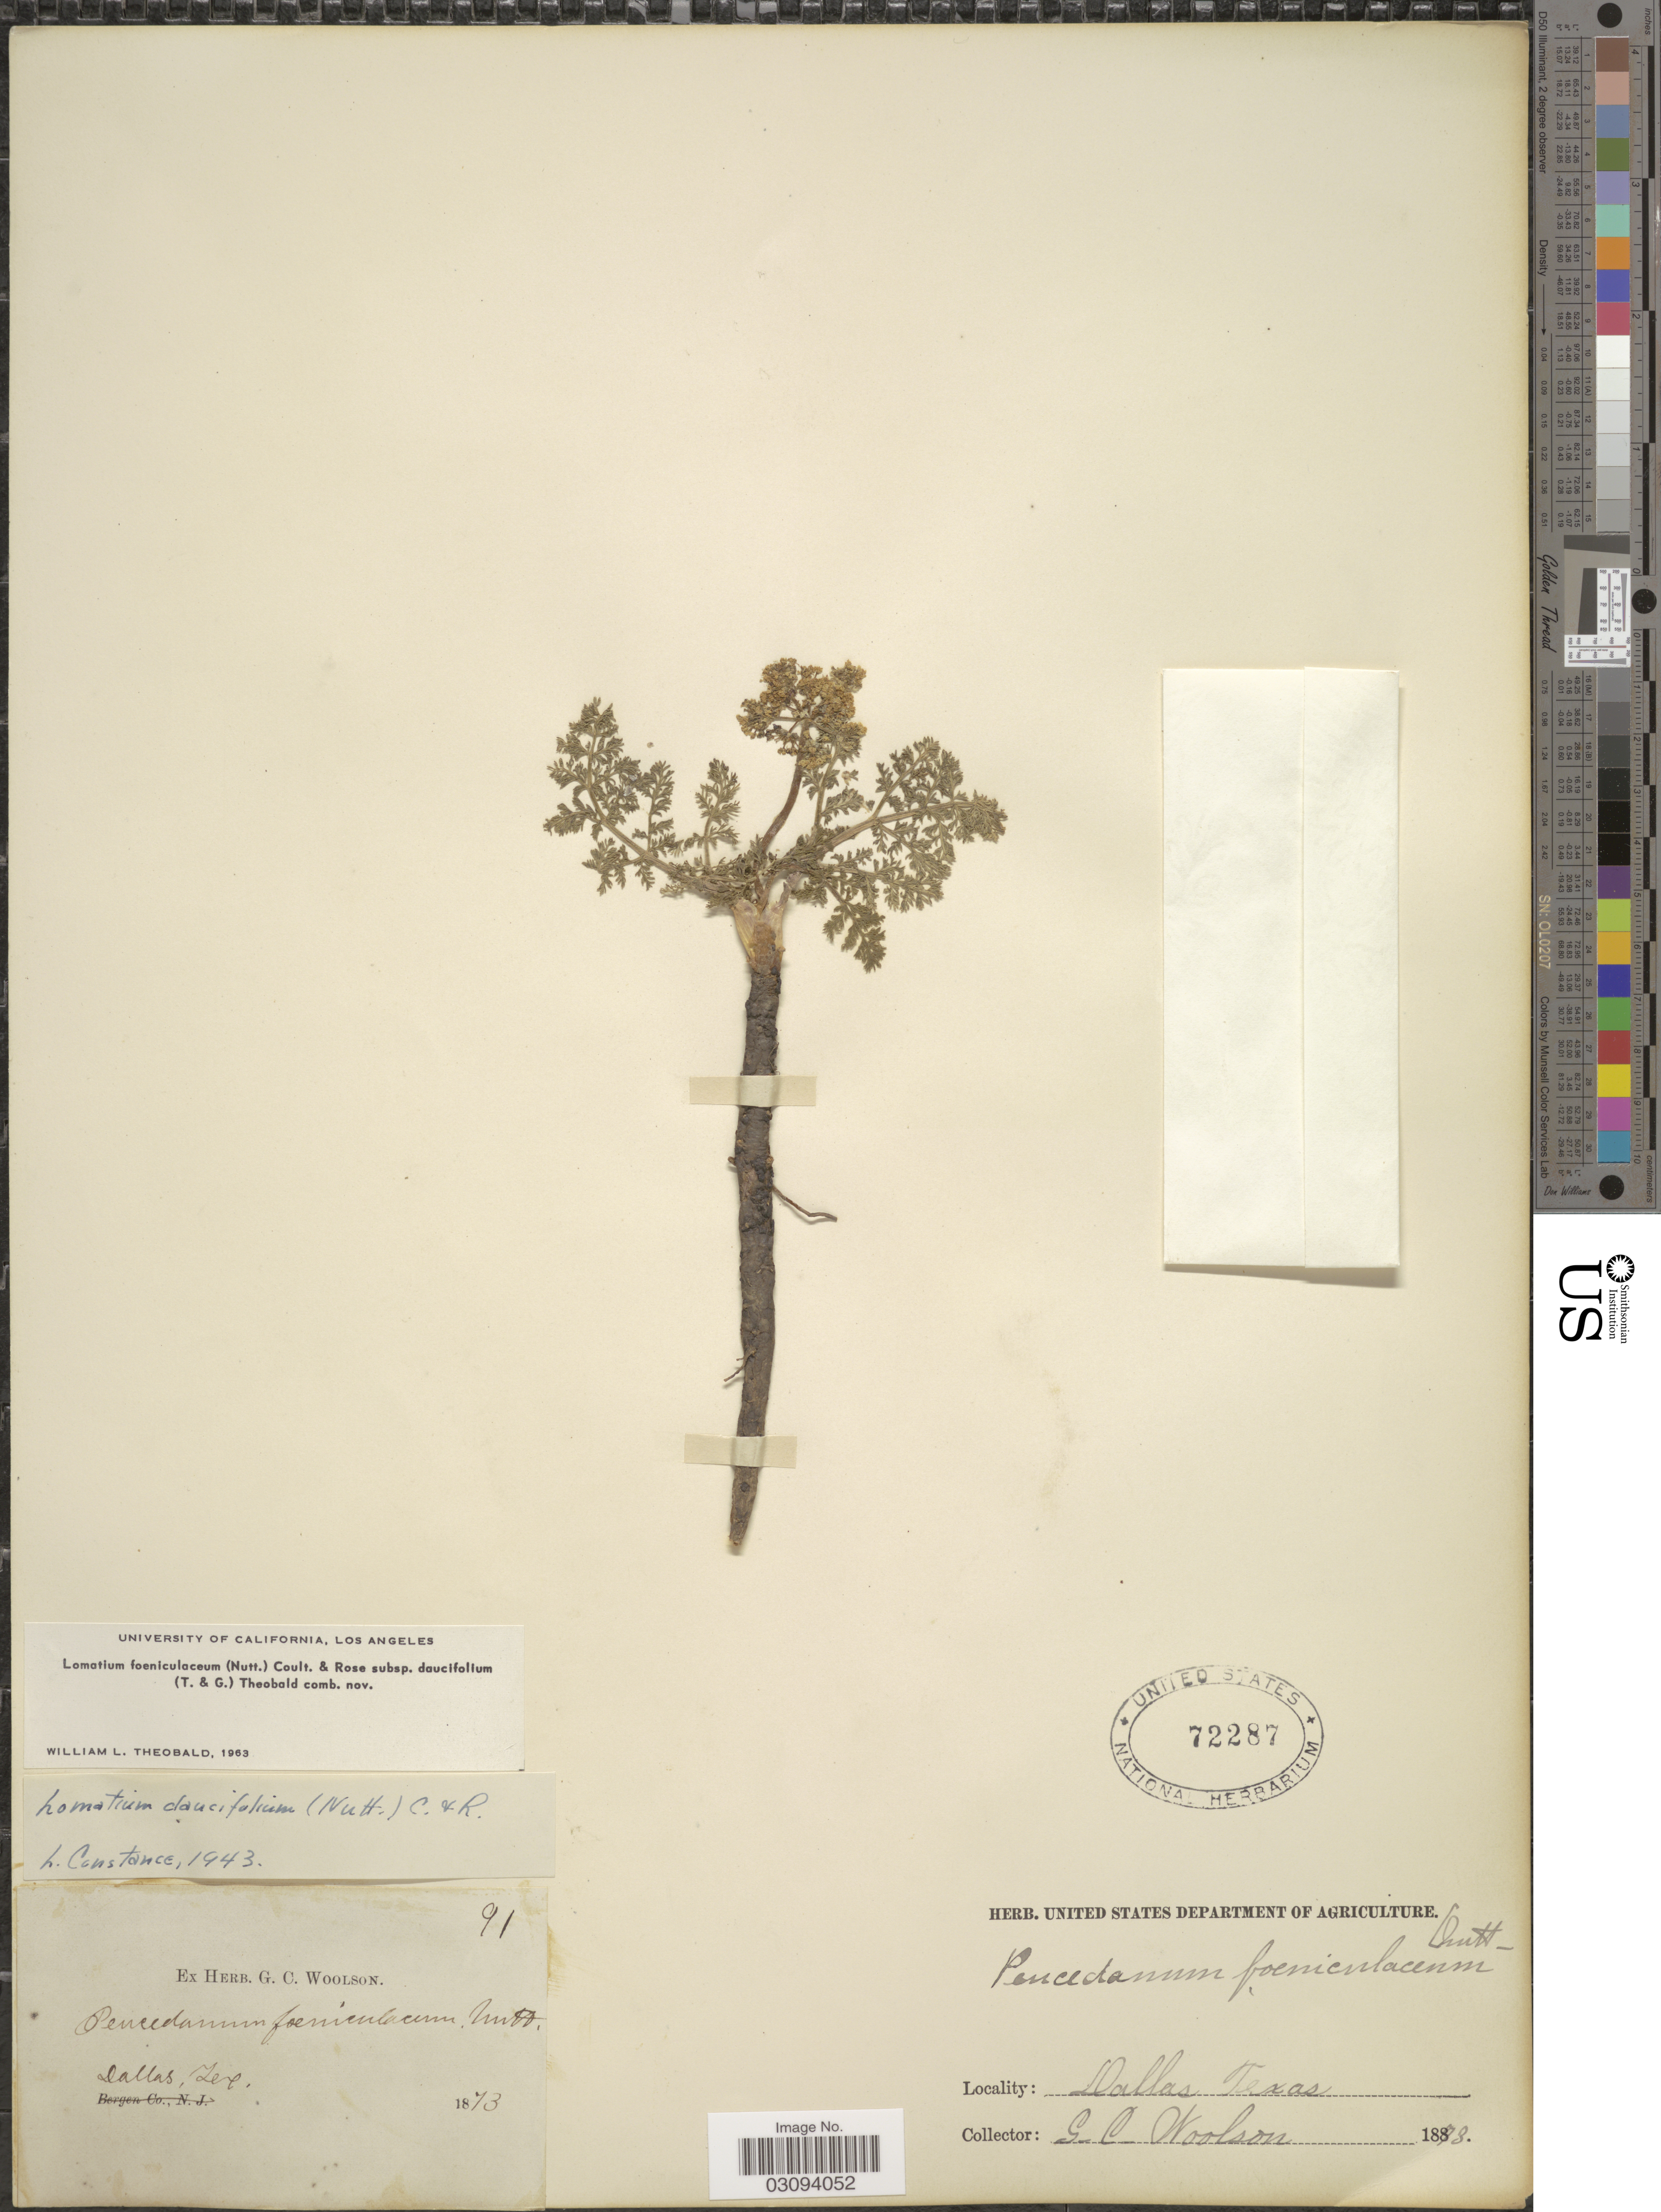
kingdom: Plantae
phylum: Tracheophyta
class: Magnoliopsida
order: Apiales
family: Apiaceae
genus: Lomatium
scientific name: Lomatium foeniculaceum subsp. daucifolium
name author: (Torr. & A. Gray) W.L. Theob.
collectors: G. C. Woolson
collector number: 91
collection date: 1873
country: United States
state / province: Texas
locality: Dallas.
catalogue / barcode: US 72287